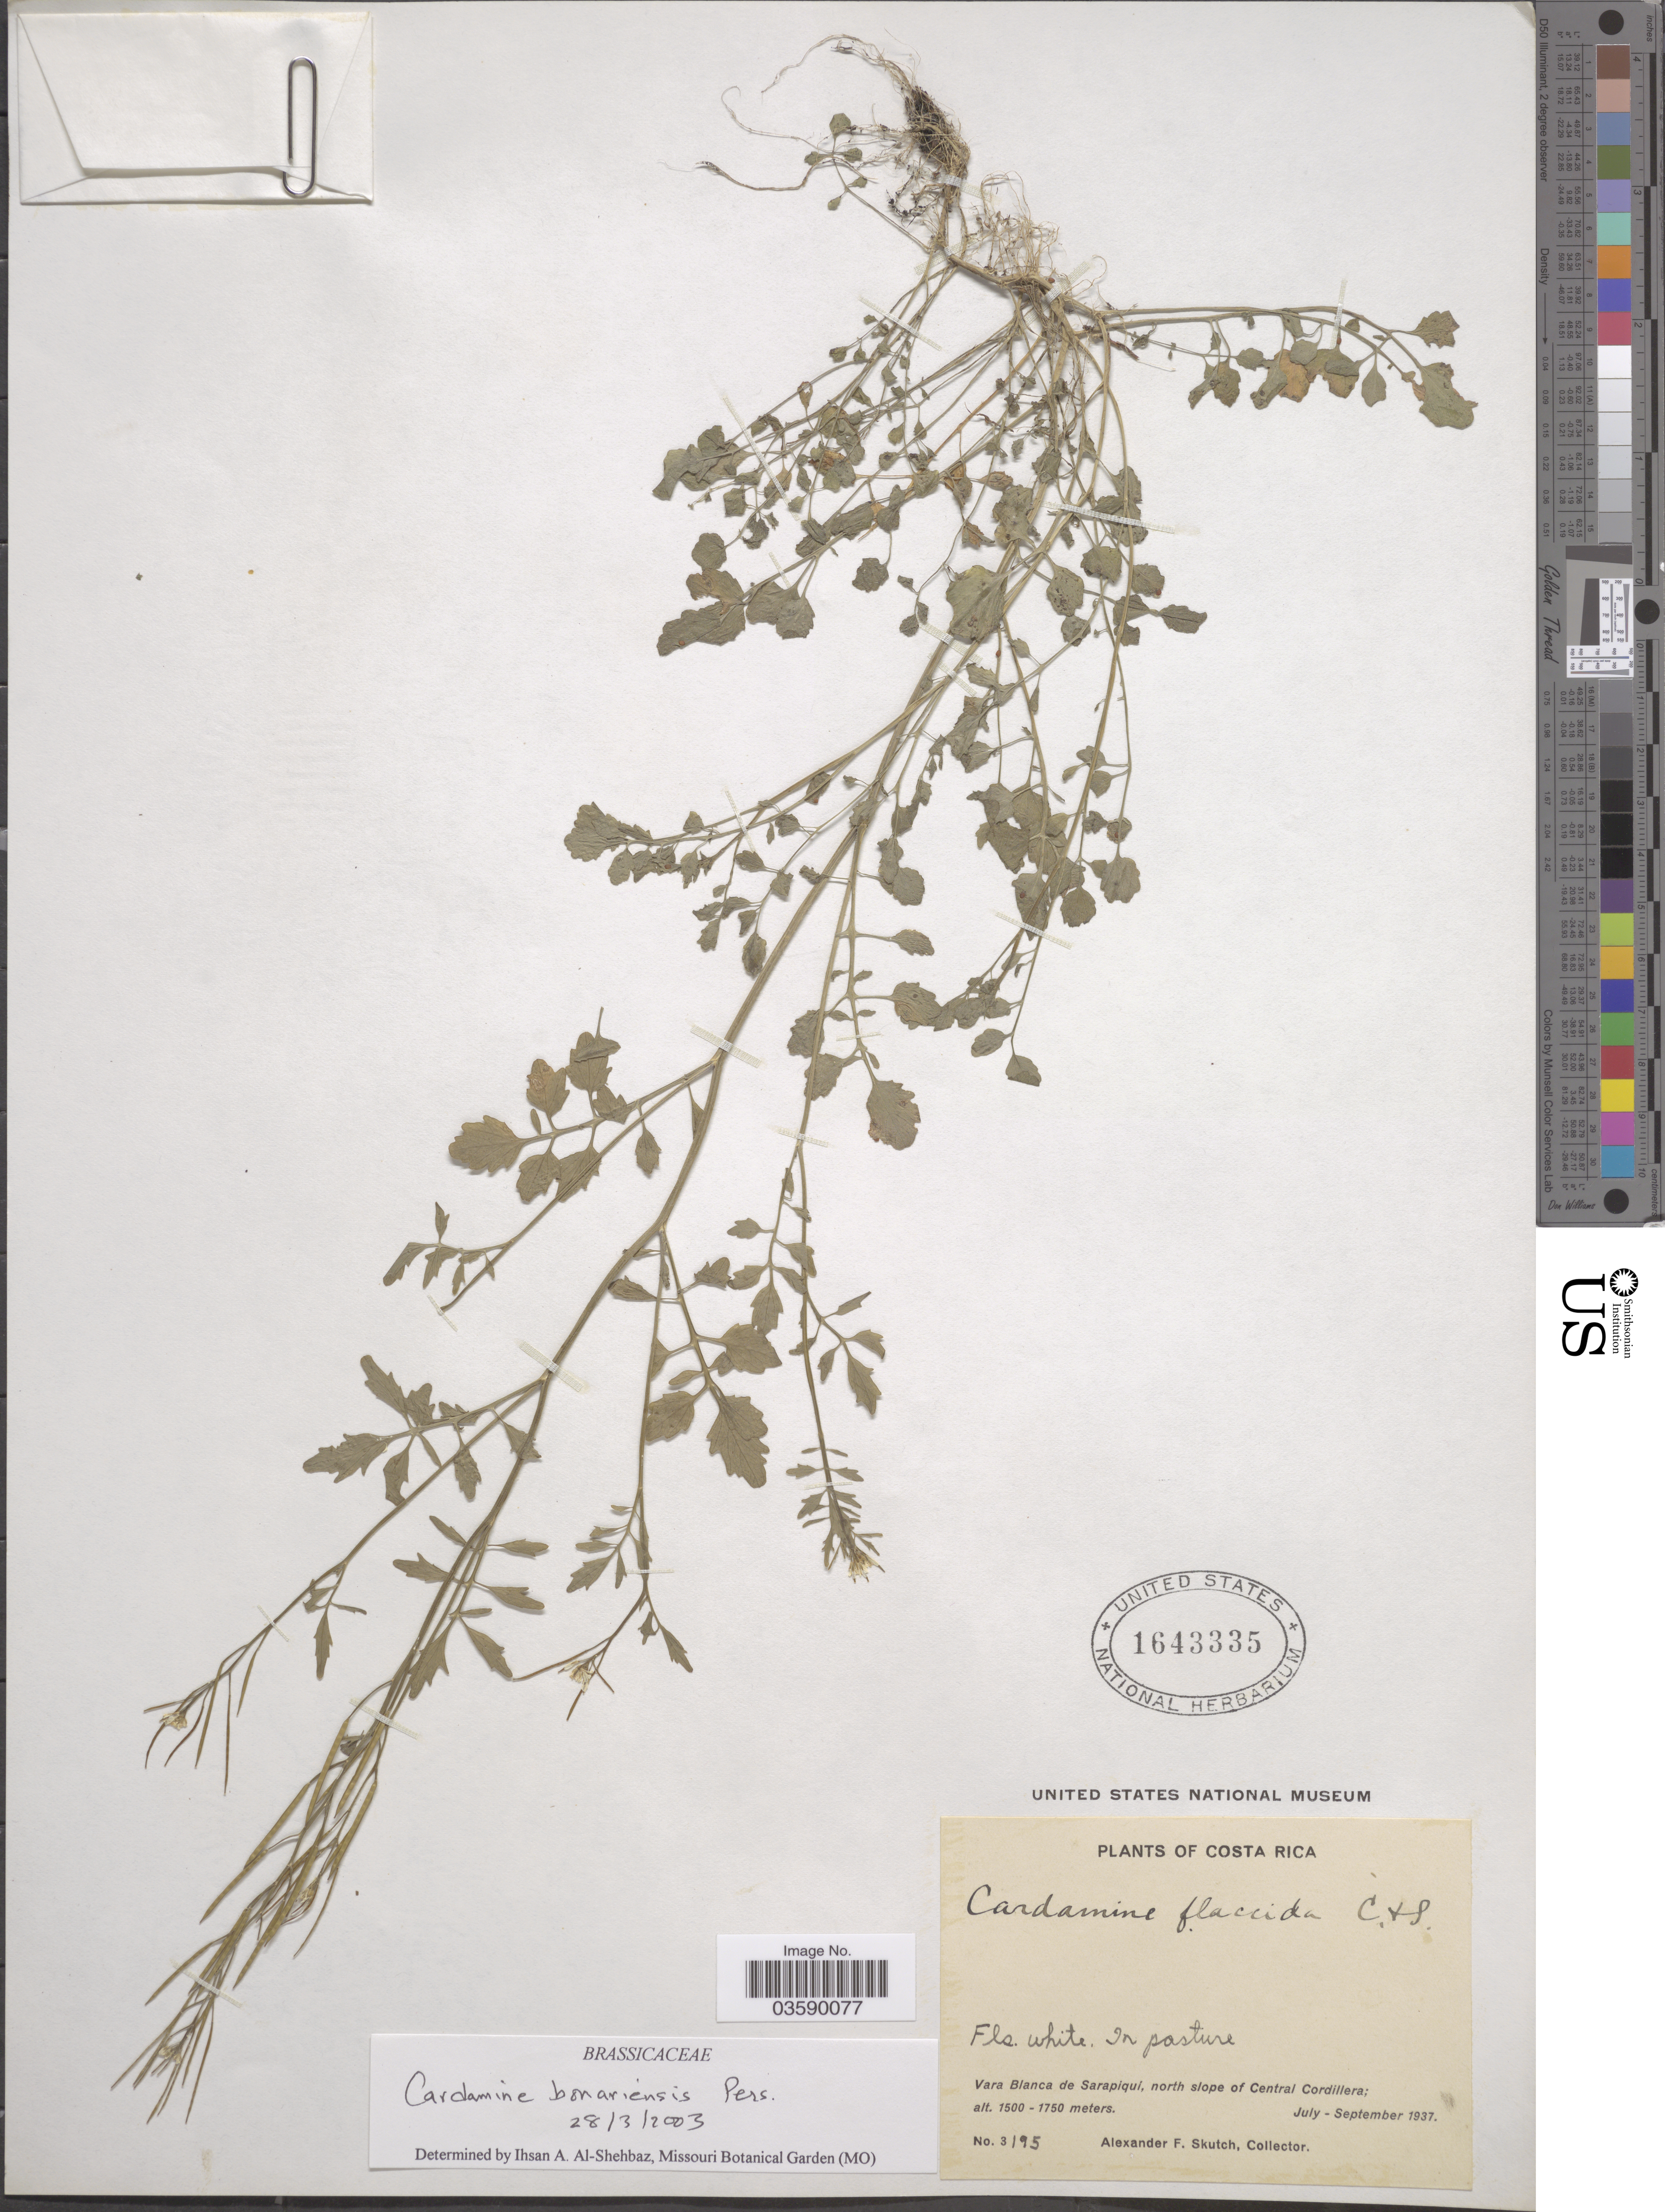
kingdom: Plantae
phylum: Tracheophyta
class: Magnoliopsida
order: Brassicales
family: Brassicaceae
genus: Cardamine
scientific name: Cardamine bonariensis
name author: Pers.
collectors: A. F. Skutch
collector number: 3195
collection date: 1937-07/1937-09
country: Costa Rica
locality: Vara Blanca de Sarapiqui, north slope of Central Cordillera.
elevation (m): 1500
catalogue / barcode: US 1643335